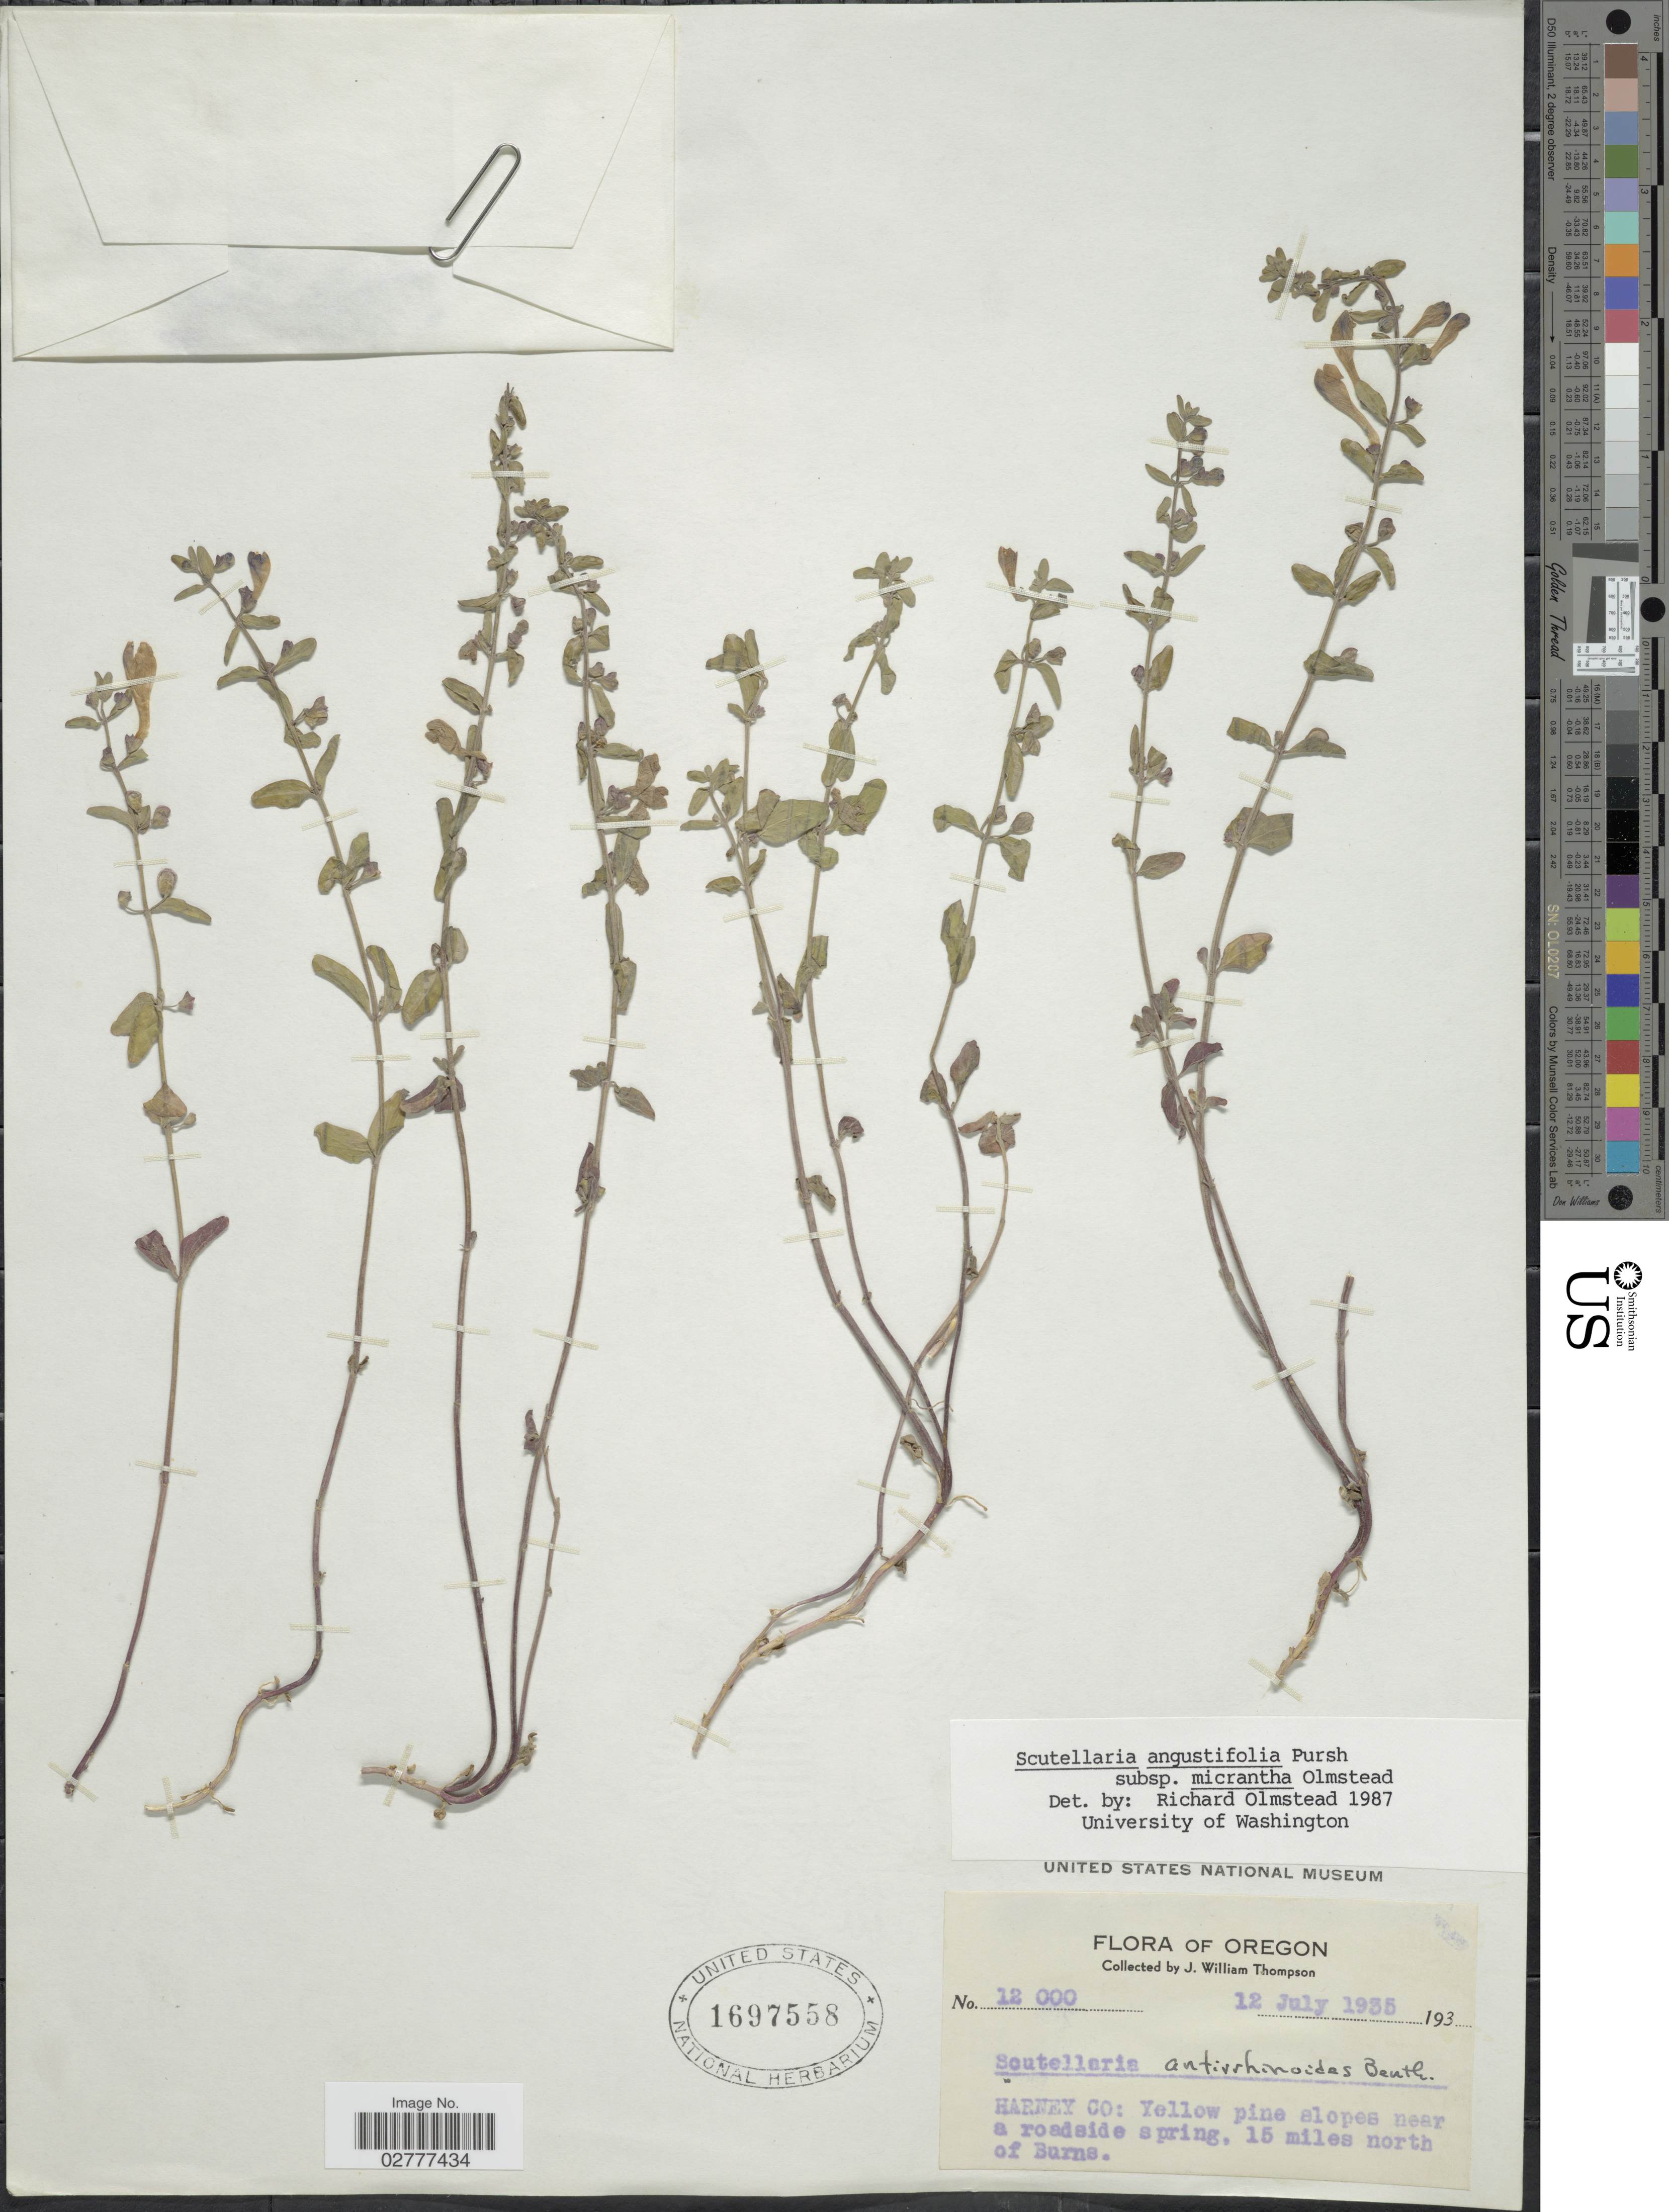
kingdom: Plantae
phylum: Tracheophyta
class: Magnoliopsida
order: Lamiales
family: Lamiaceae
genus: Scutellaria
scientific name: Scutellaria angustifolia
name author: Pursh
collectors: J. W. Thompson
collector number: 12000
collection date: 1935-07-12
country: United States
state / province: Oregon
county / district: Harney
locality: Harney Co: Yellow pine slopes near a roadside spring, 15 miles north of Burns.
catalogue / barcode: US 1697558